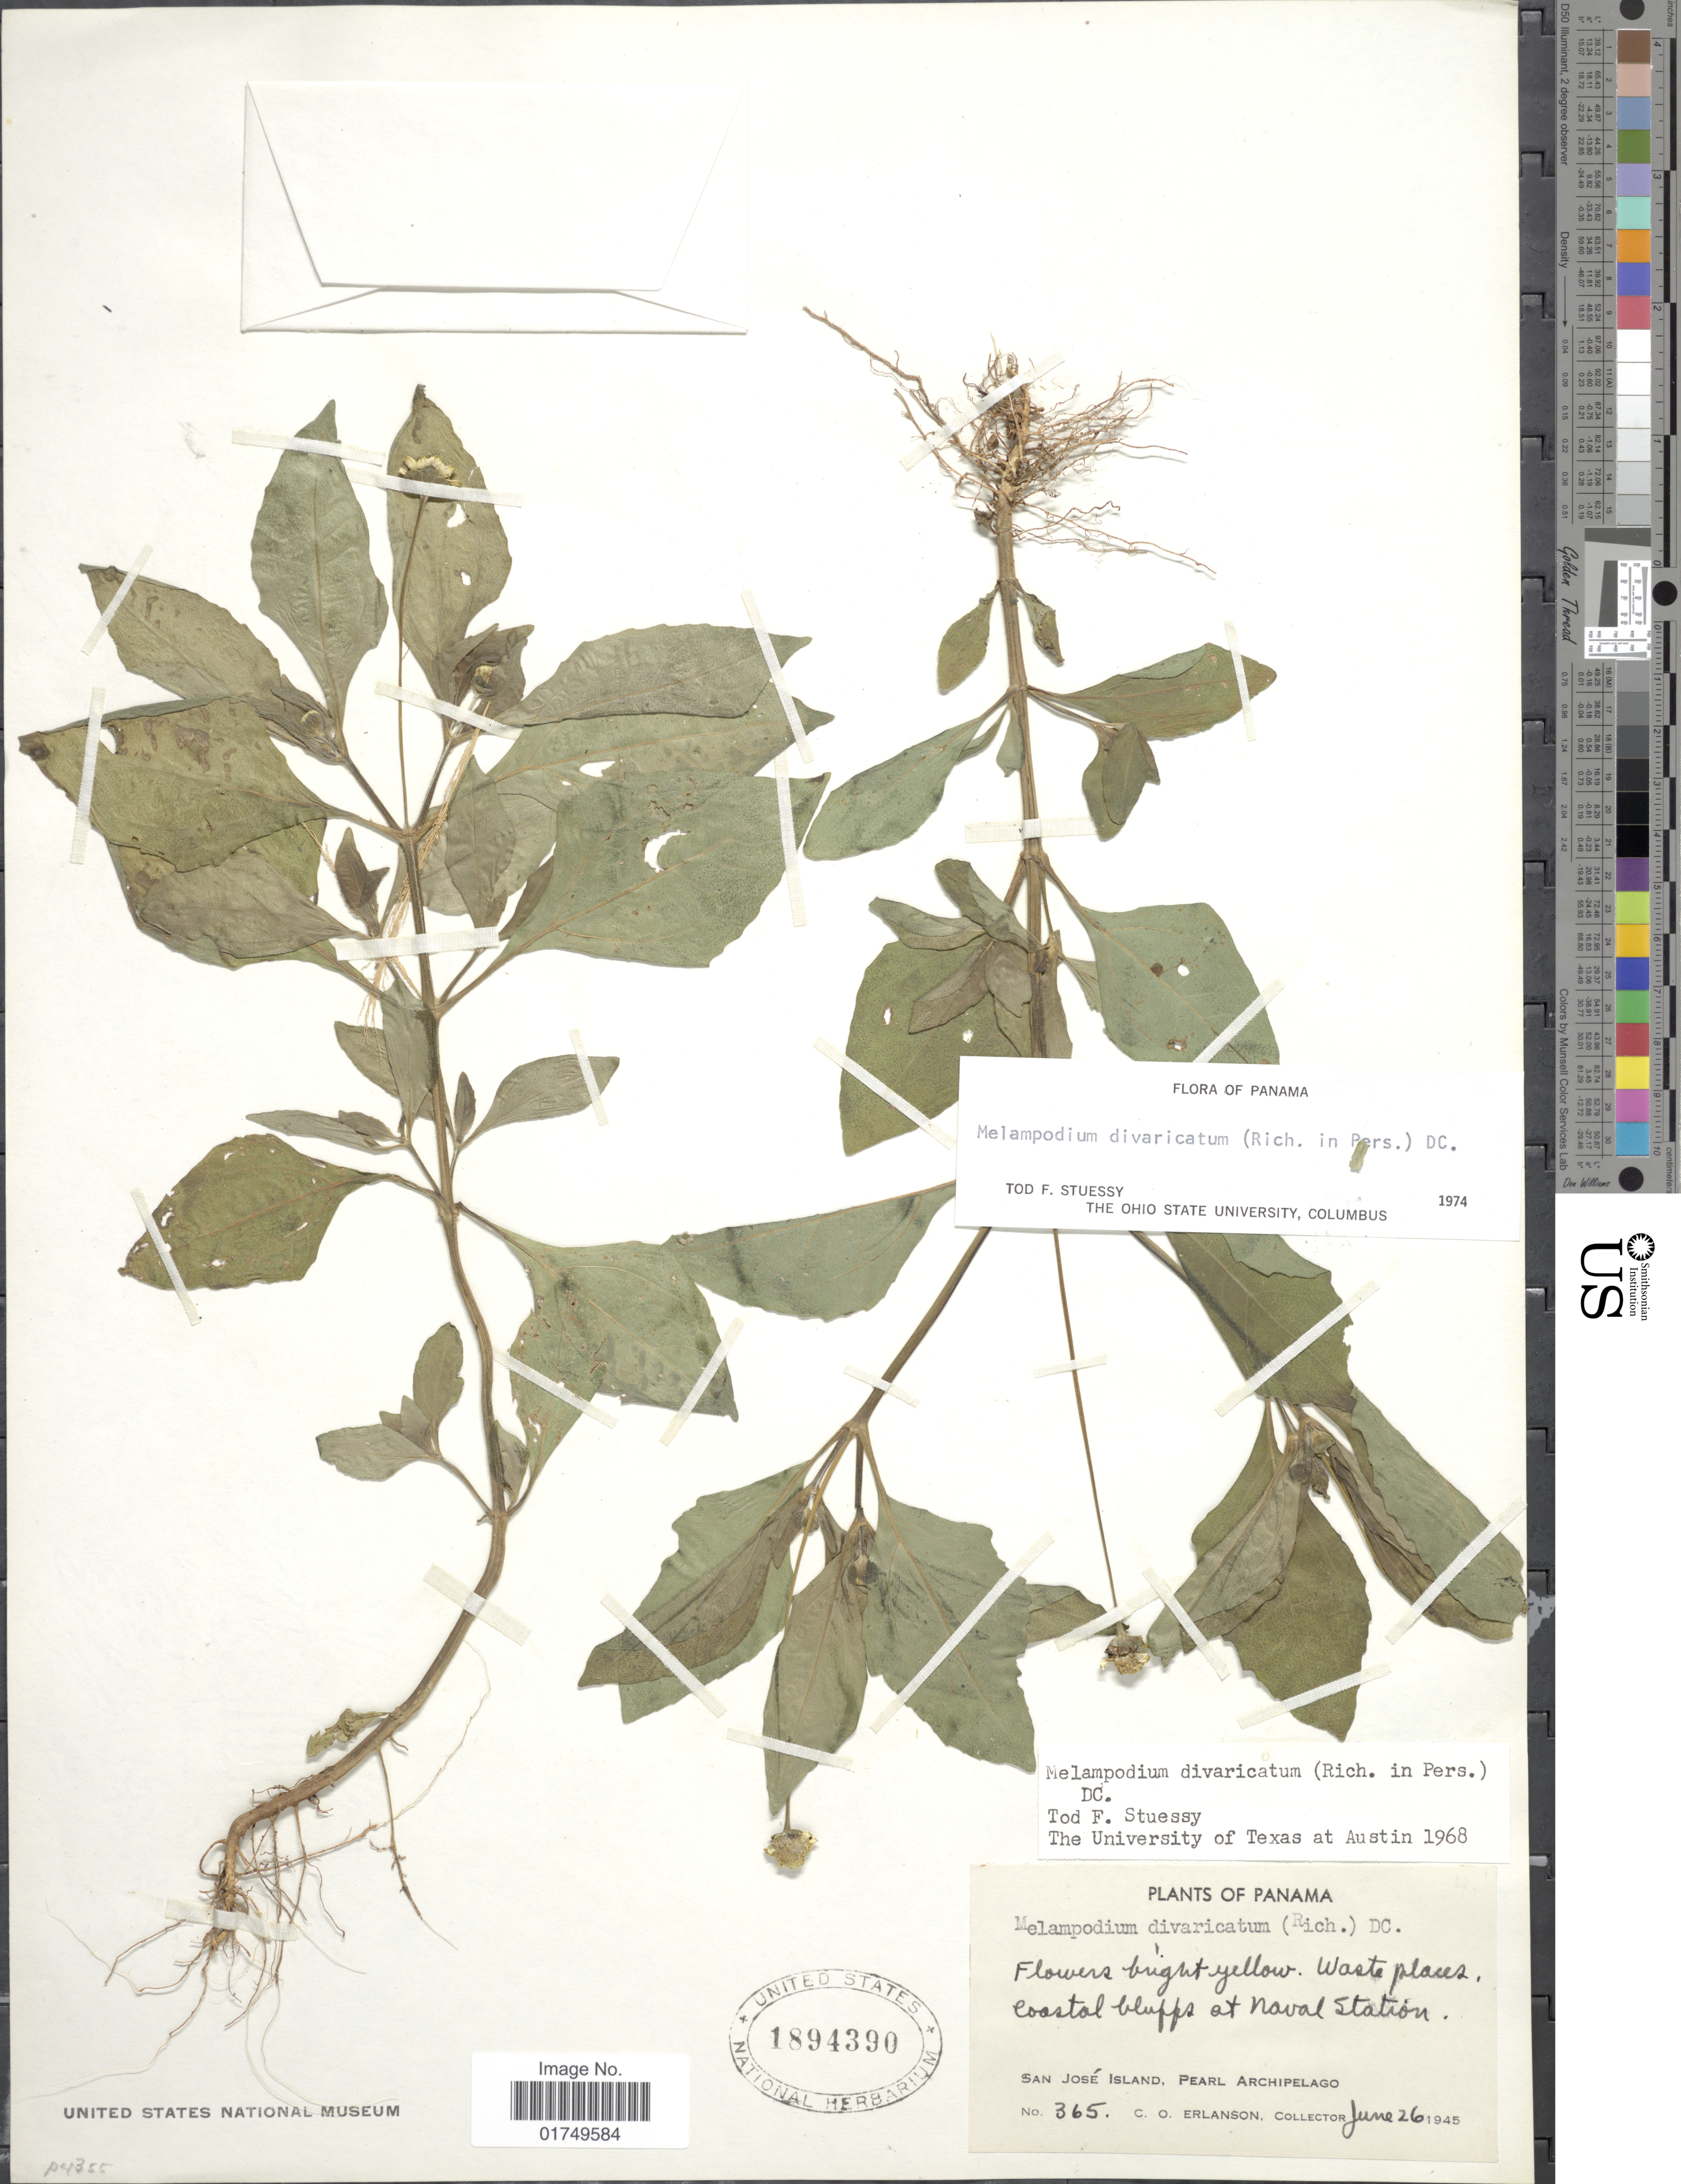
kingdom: Plantae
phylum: Tracheophyta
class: Magnoliopsida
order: Asterales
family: Asteraceae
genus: Melampodium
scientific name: Melampodium divaricatum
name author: (Rich.) DC.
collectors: C. O. Erlanson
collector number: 365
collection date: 1945-06-26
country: Panama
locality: Coastal bluffs at Naval Station, San Jose Island, Pearl Archipelago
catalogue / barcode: US 1894390